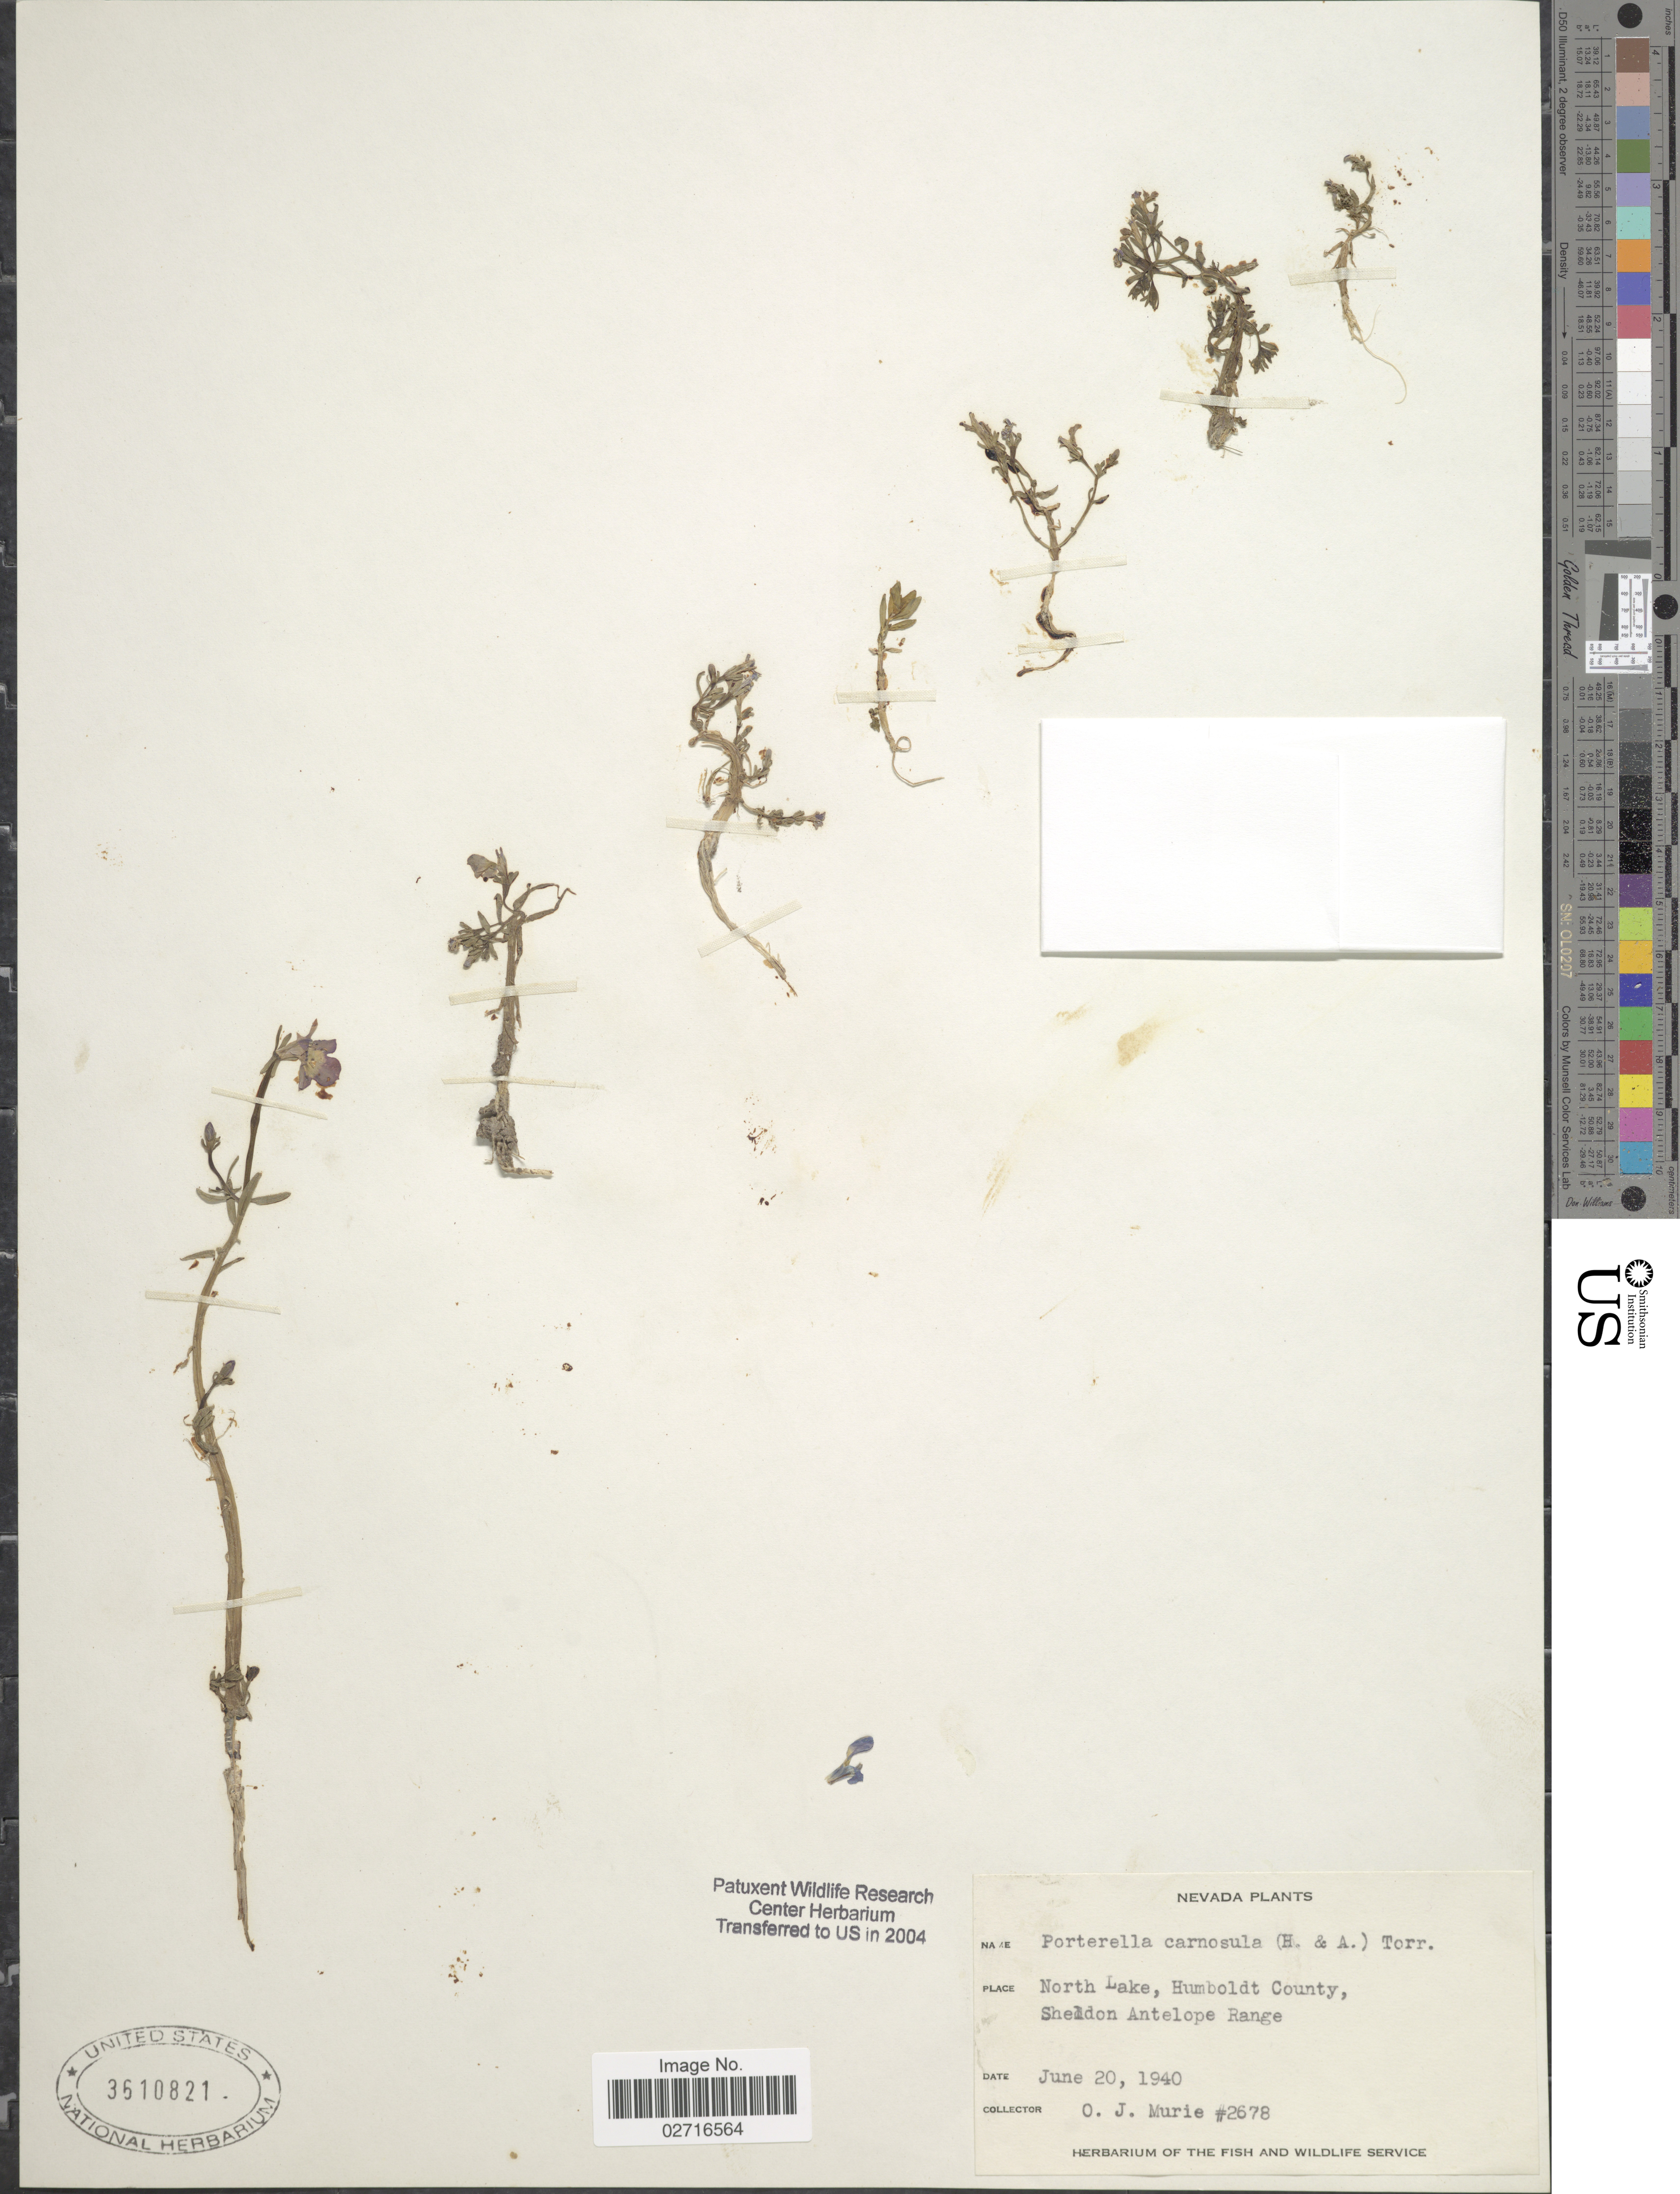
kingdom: Plantae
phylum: Tracheophyta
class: Magnoliopsida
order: Asterales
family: Campanulaceae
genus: Laurentia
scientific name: Laurentia carnosula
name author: (Hook. & Arn.) Benth. ex A. Gray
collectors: O. Murie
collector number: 2678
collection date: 1940-06-20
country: United States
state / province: Nevada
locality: North Lake, Humboldt County, Sheldon Antelope Range.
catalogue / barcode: US 3610821